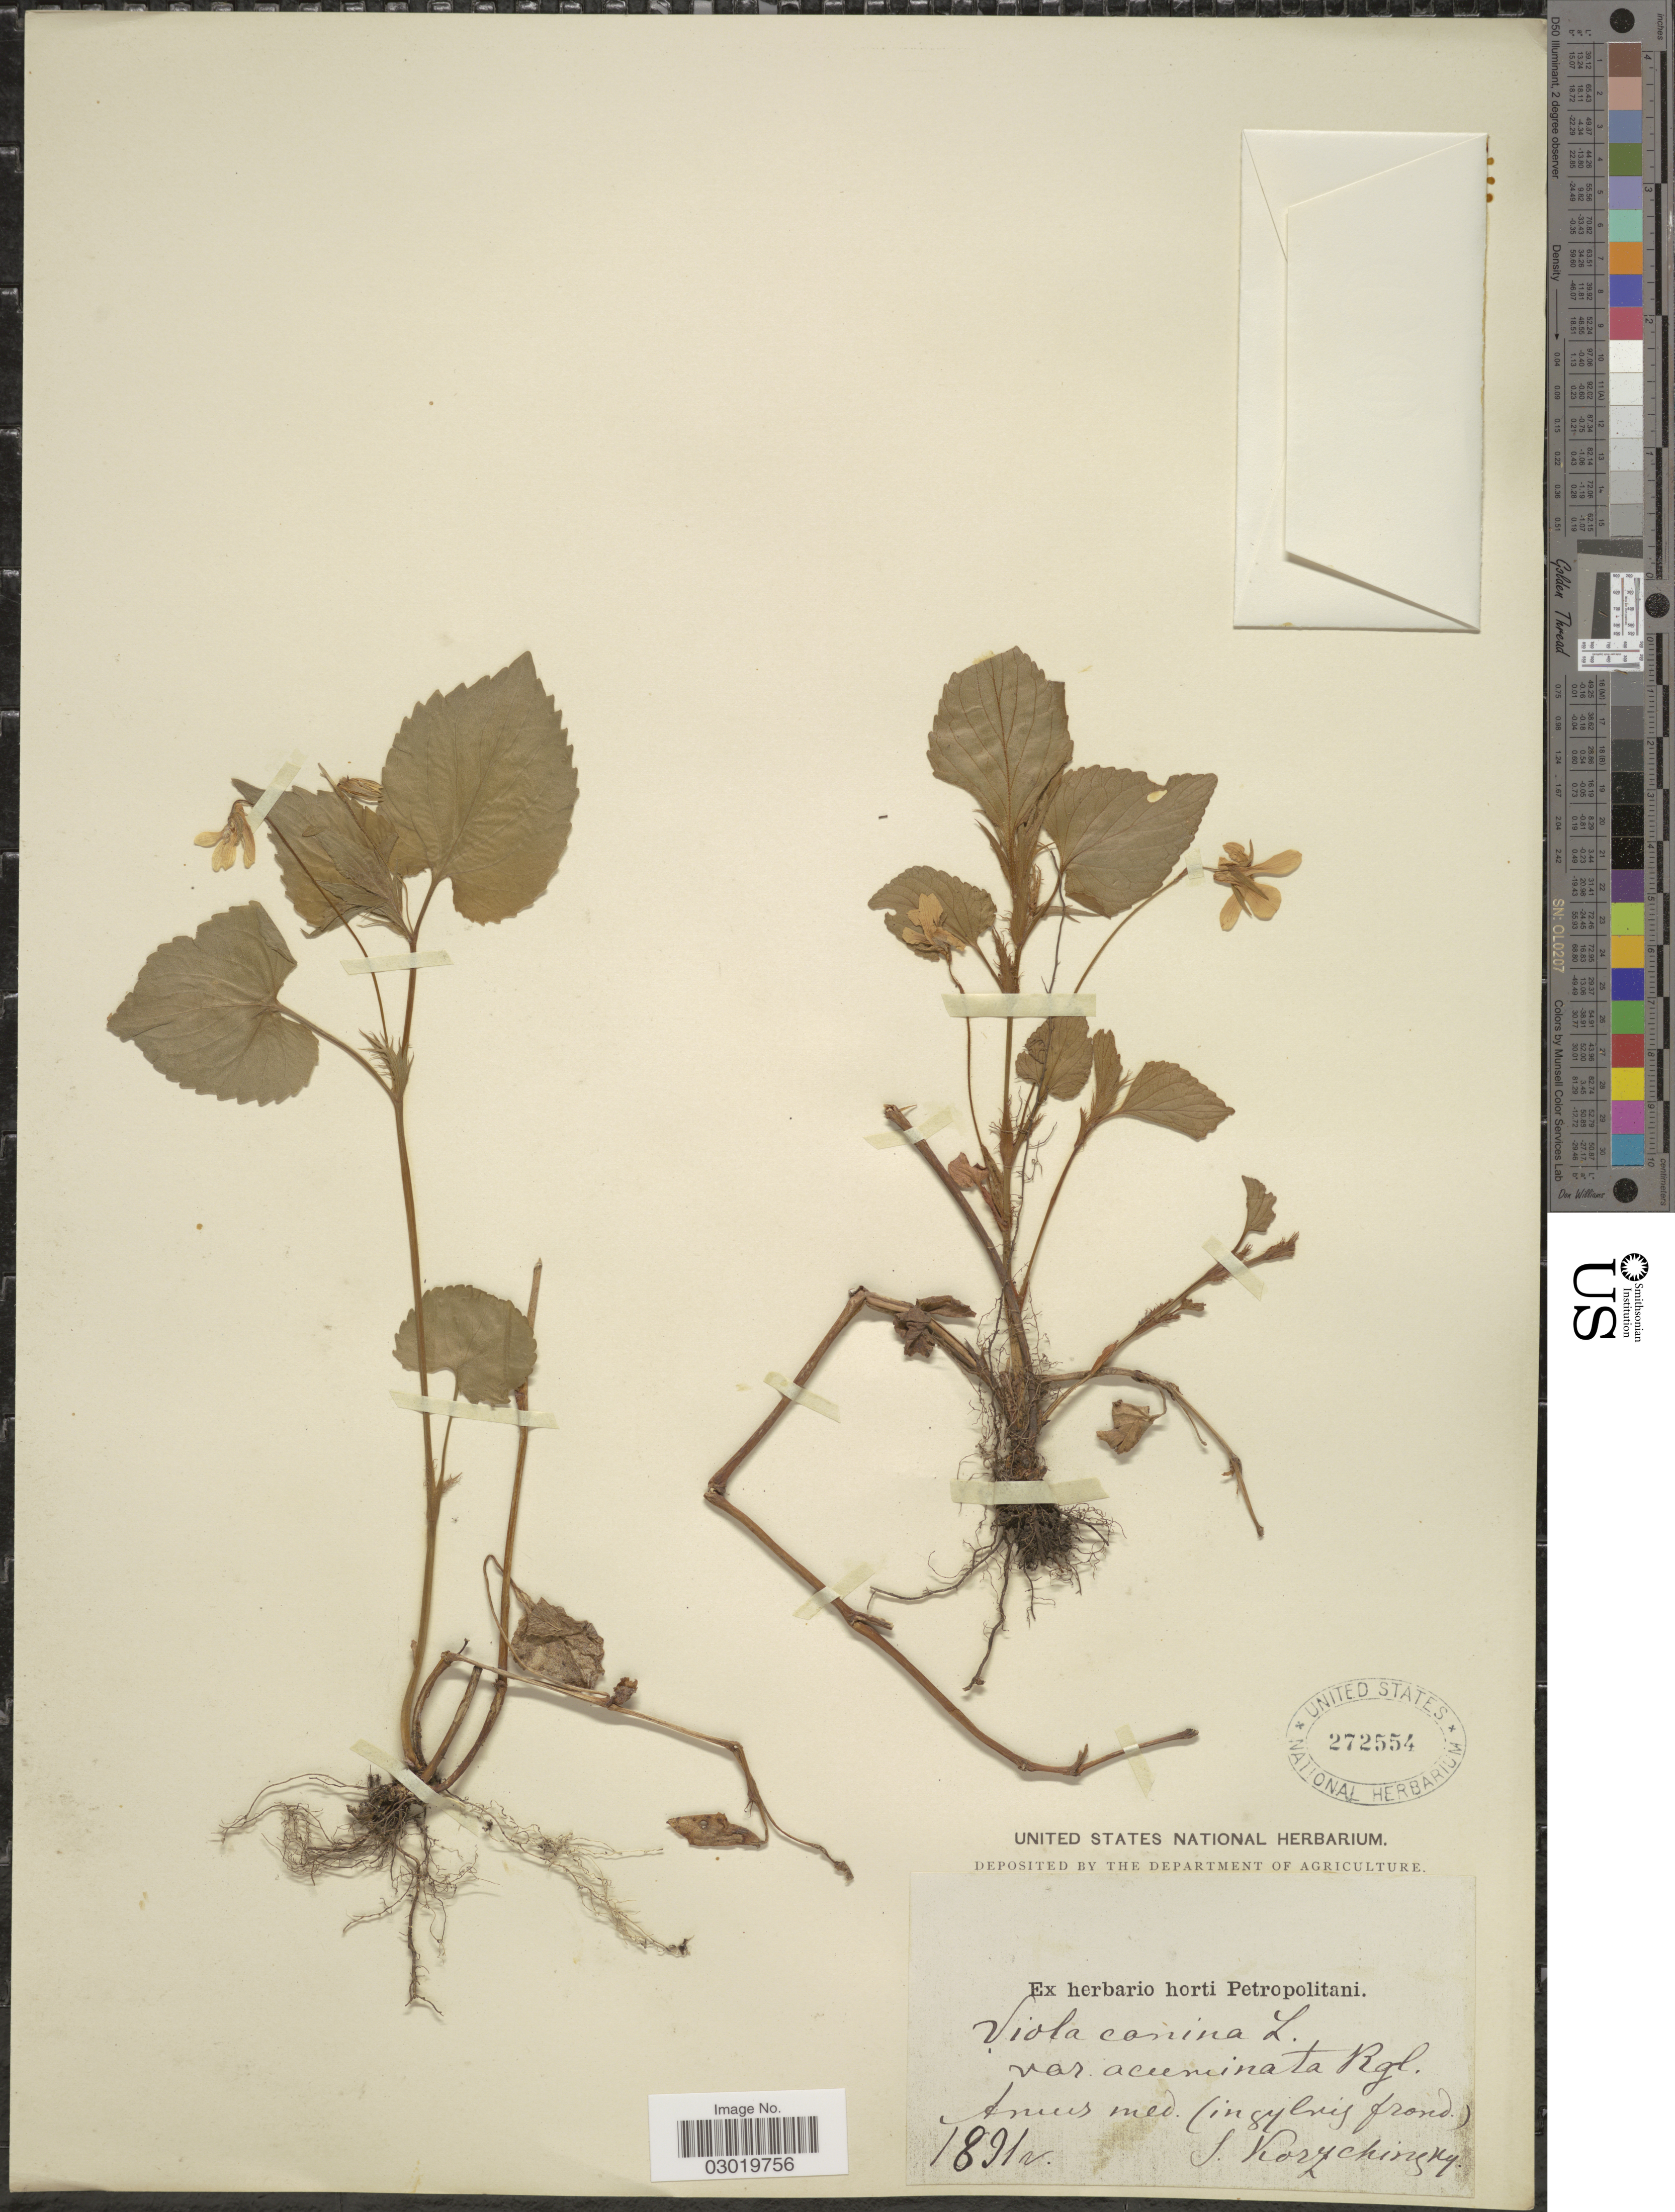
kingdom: Plantae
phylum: Tracheophyta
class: Magnoliopsida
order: Malpighiales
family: Violaceae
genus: Viola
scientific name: Viola canina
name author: L.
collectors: S. Korzchinsky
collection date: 1831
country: Russian Federation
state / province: Amur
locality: Amur med. (in sylvis frond).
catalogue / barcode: US 272554